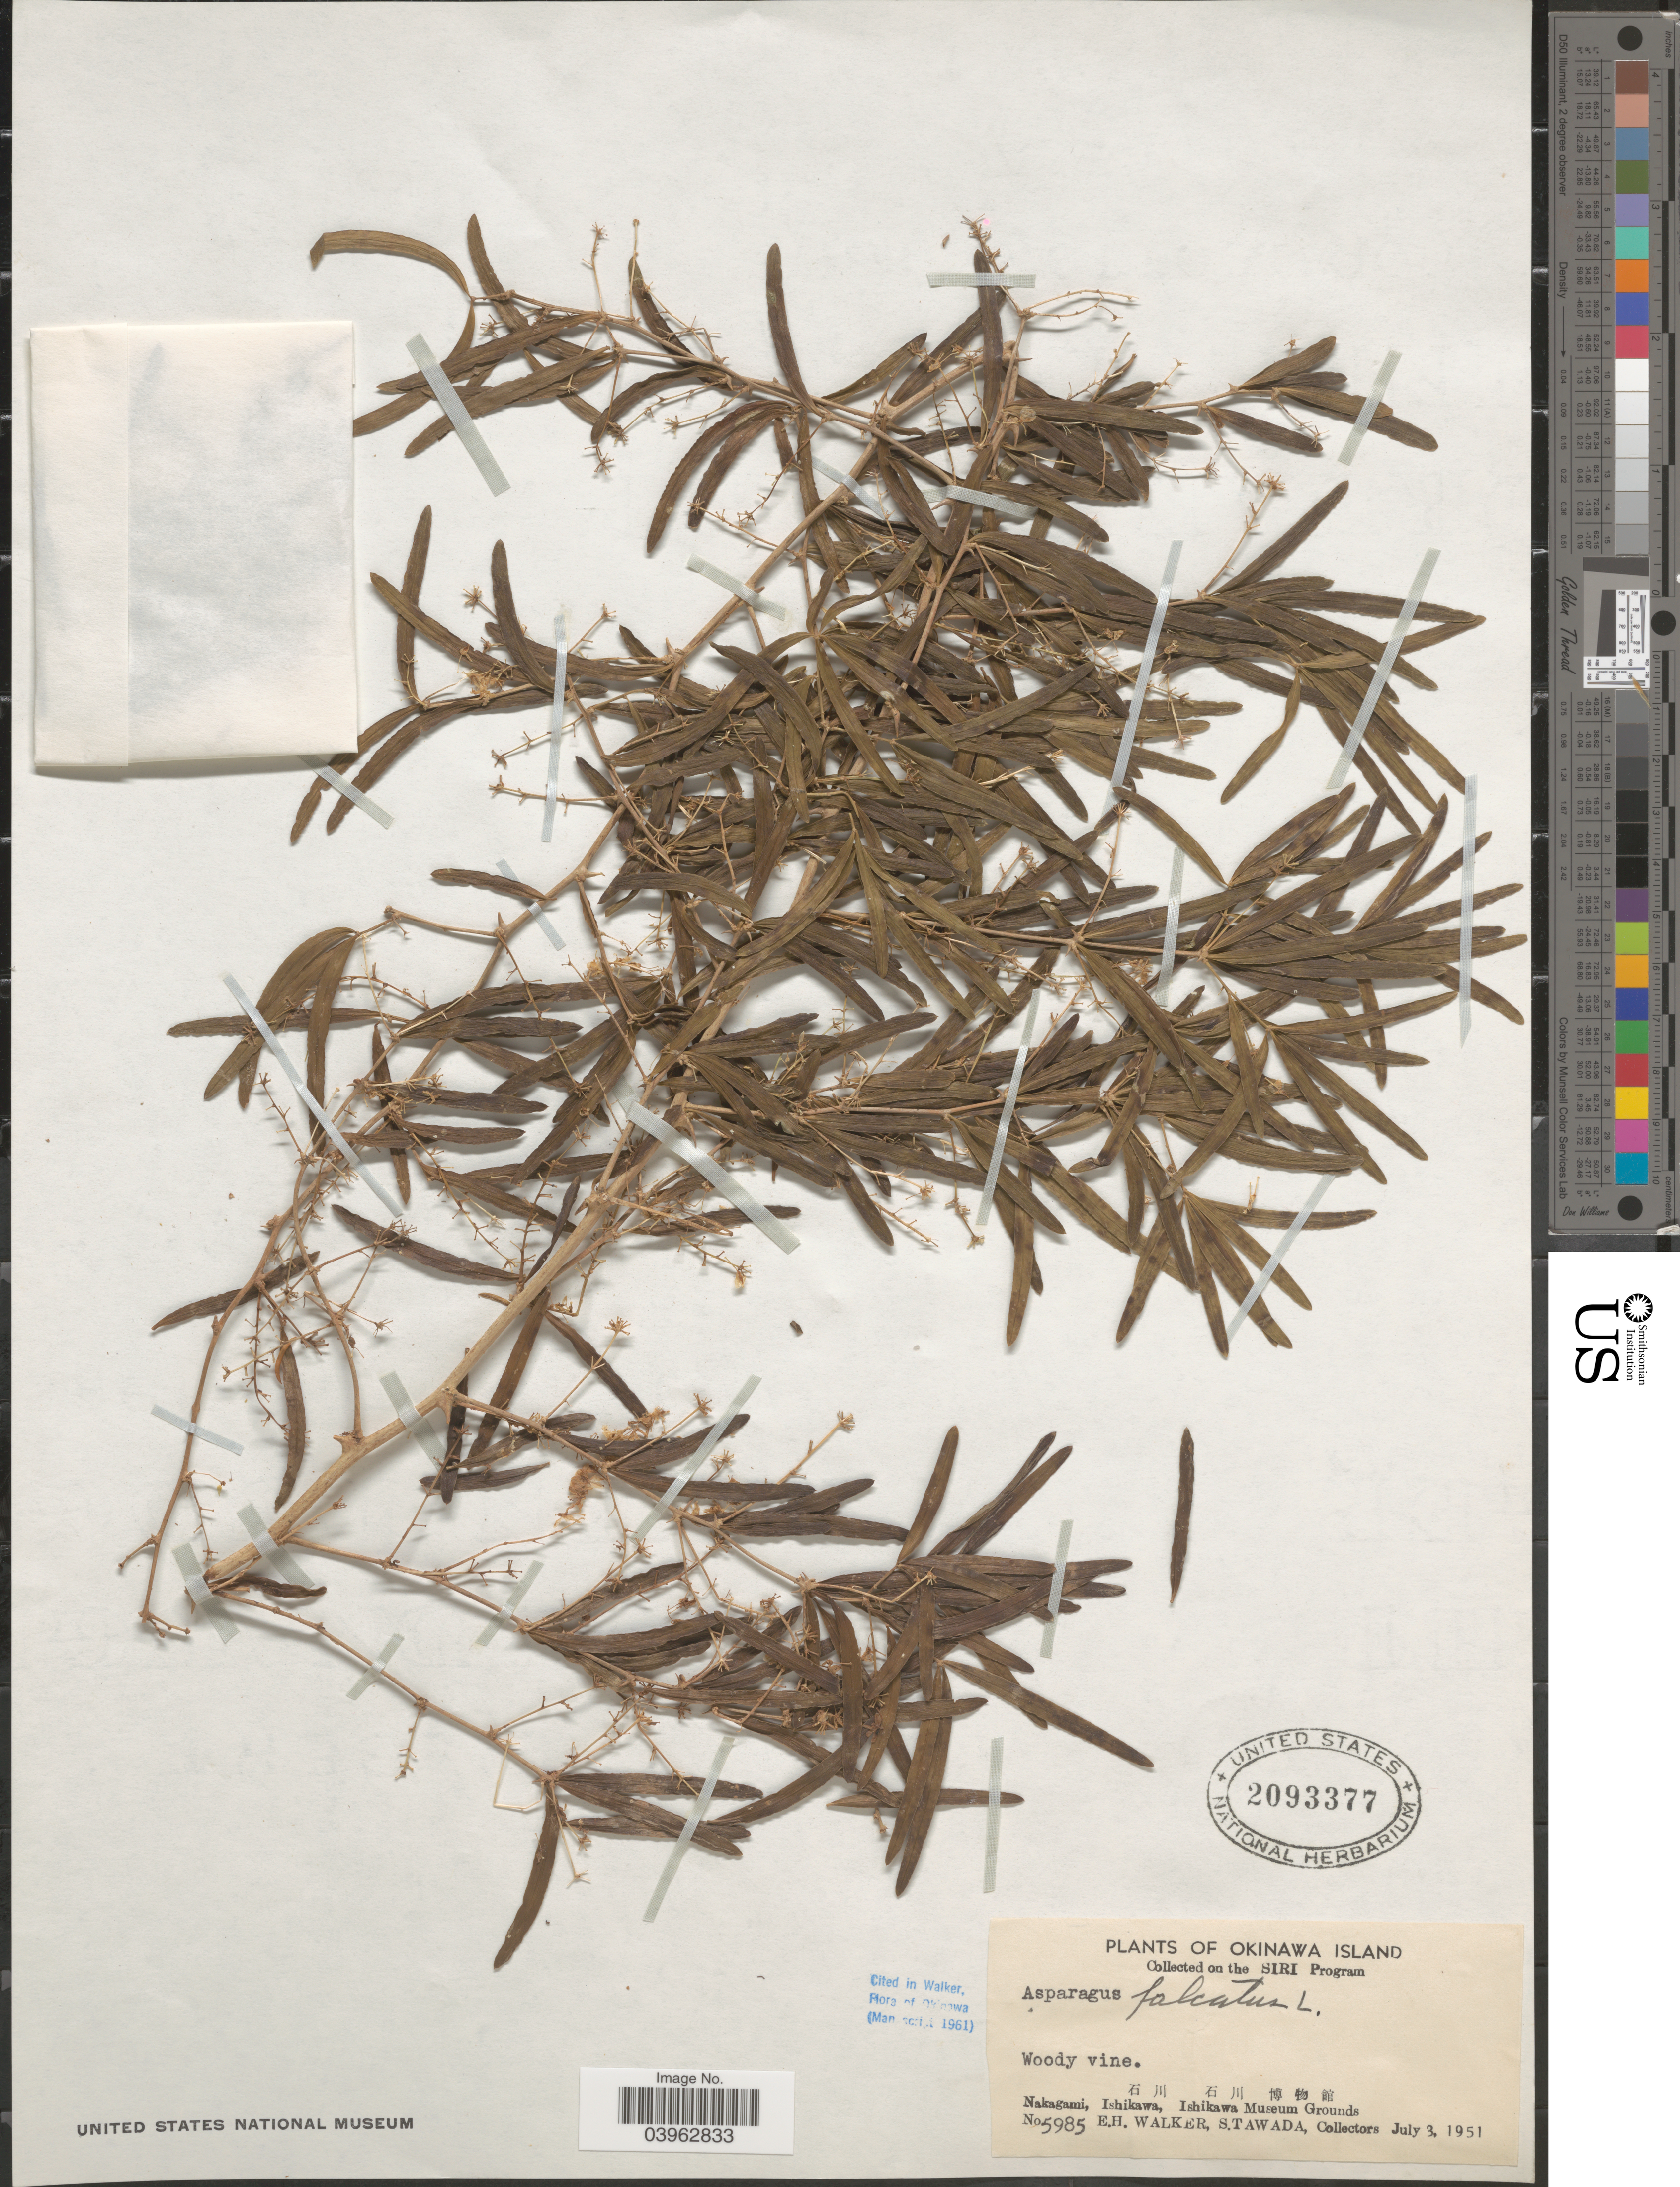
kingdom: Plantae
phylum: Tracheophyta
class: Liliopsida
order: Asparagales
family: Asparagaceae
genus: Asparagus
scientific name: Asparagus falcatus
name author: L.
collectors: E. H. Walker & S. Tawada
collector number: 5985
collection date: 1951-07-03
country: Japan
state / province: Okinawa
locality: Okinawa Island. Nakagami, Ishikawa, Ishikawa Museum Grounds.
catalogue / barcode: US 2093377